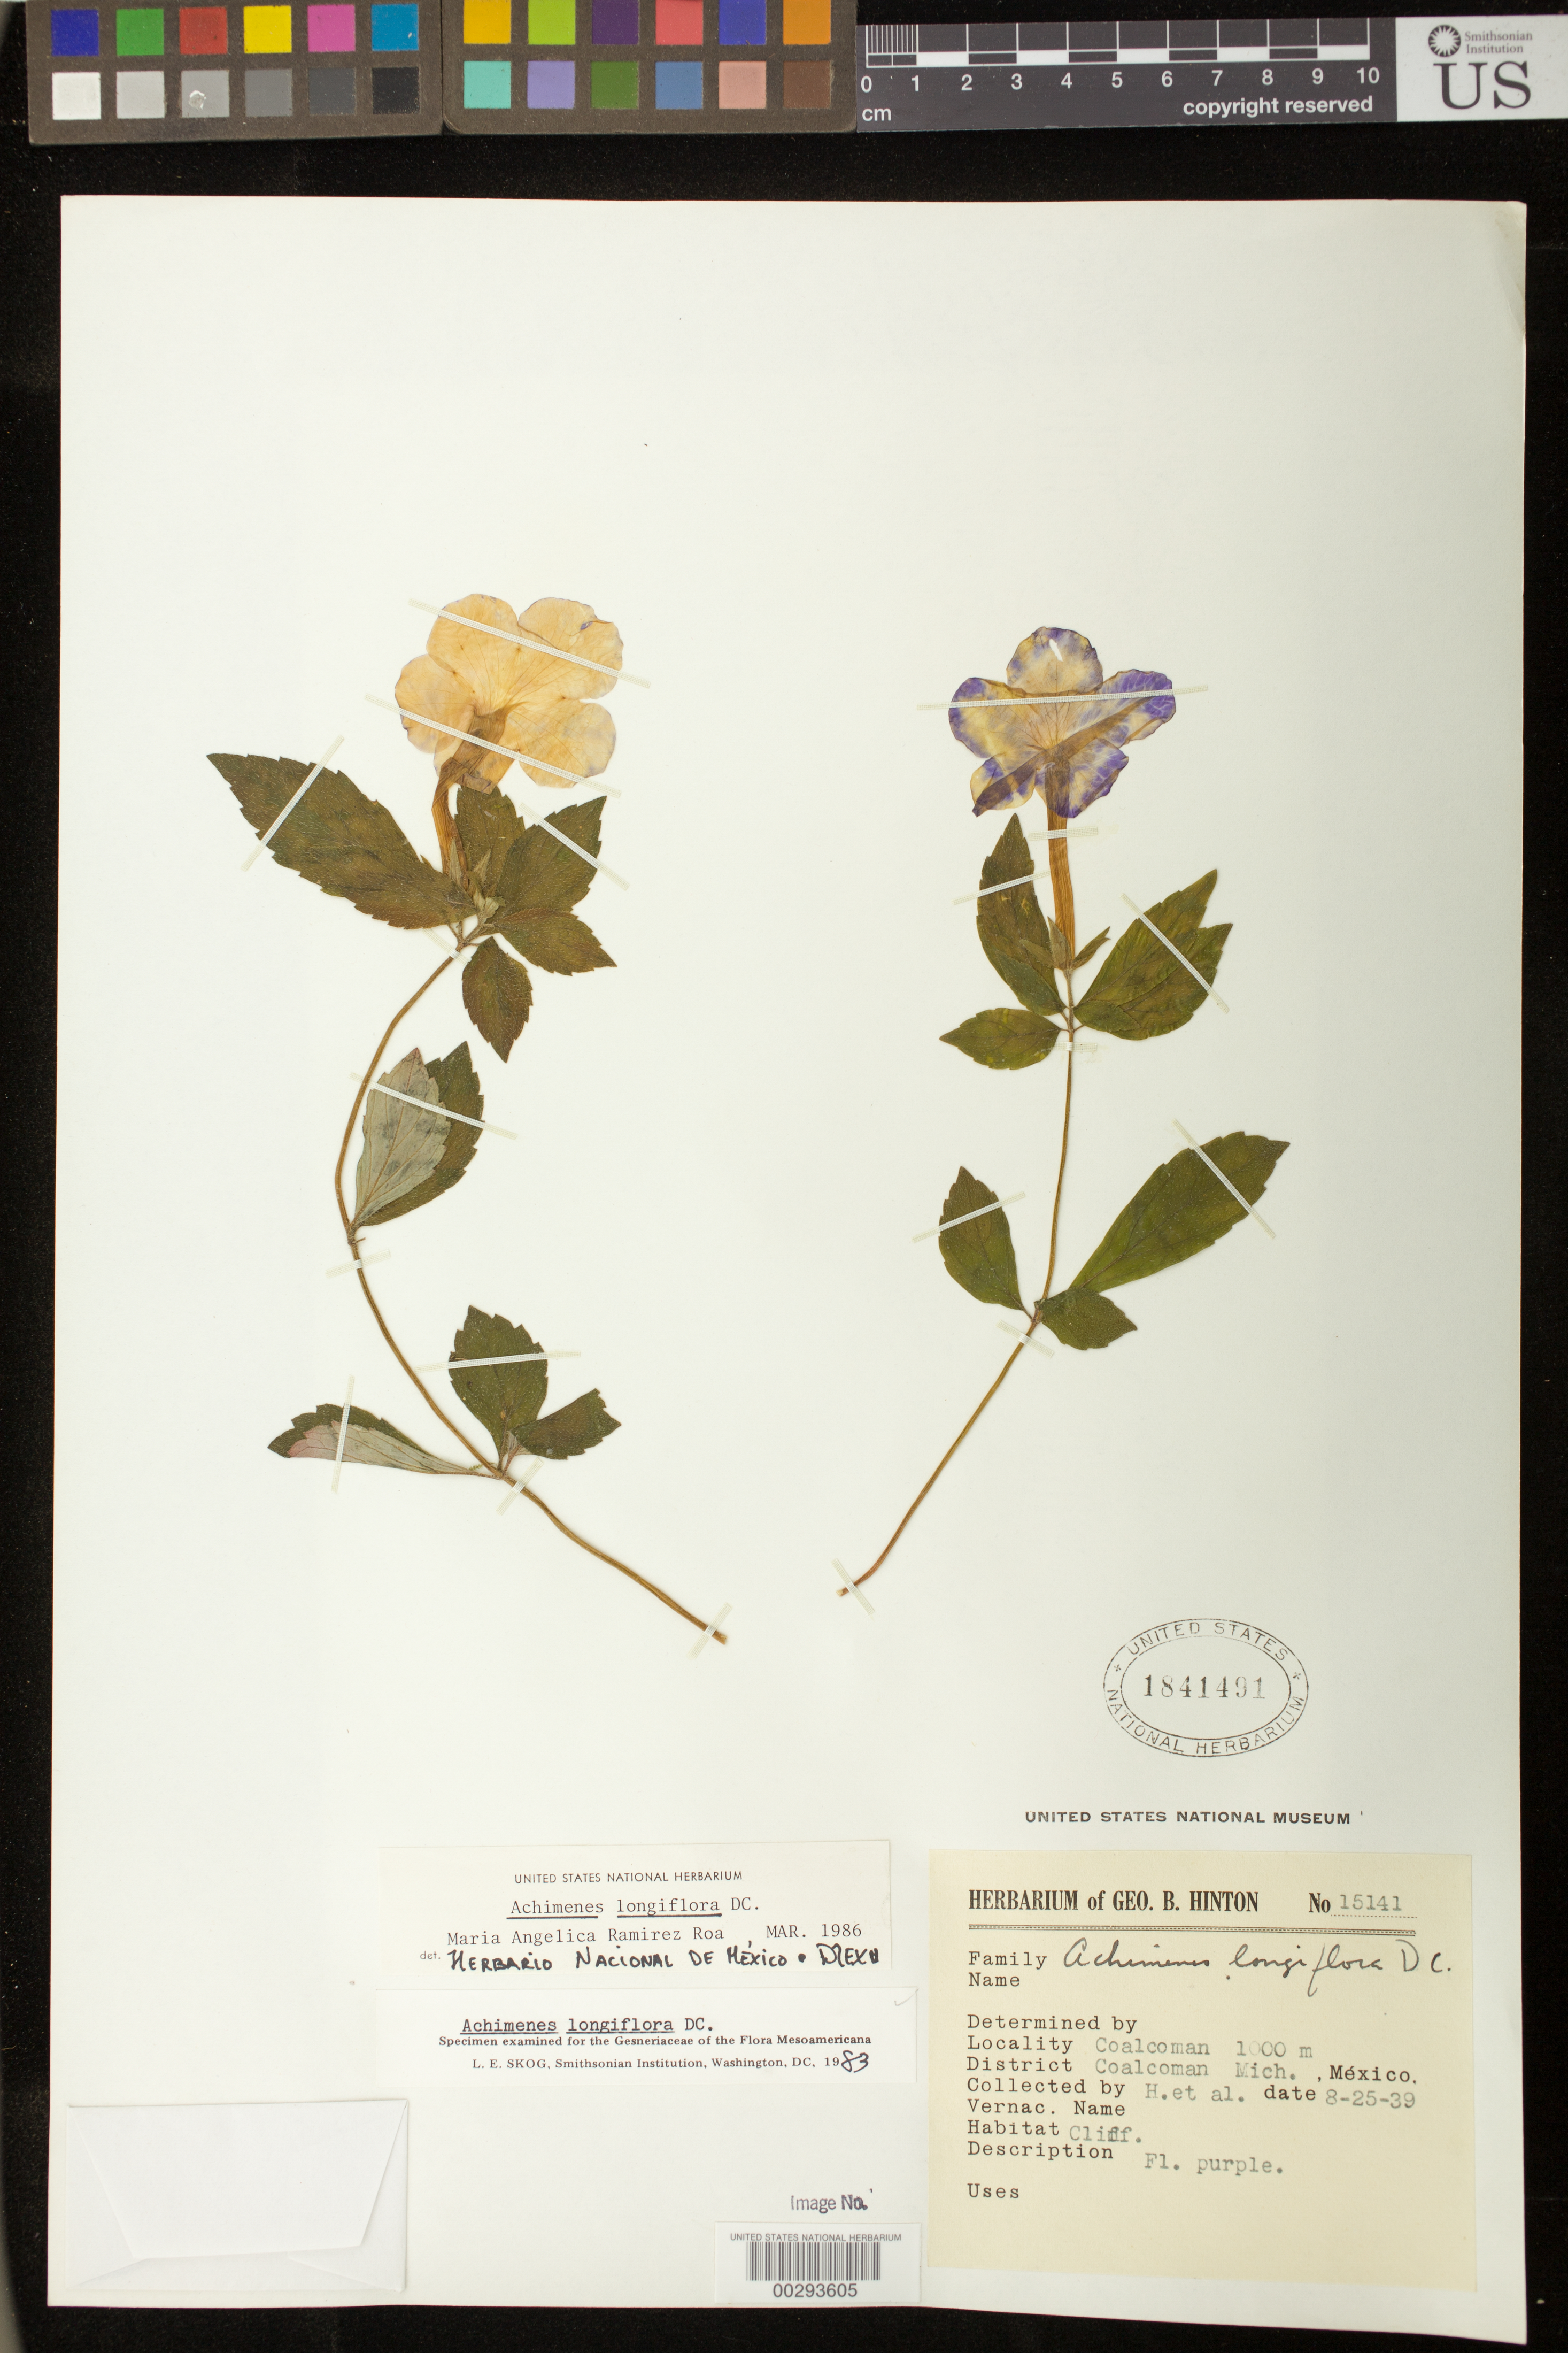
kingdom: Plantae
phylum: Tracheophyta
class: Magnoliopsida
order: Lamiales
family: Gesneriaceae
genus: Achimenes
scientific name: Achimenes longiflora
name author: DC.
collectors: G. B. Hinton & et al.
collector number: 15141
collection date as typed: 25 Aug 1939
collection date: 1939-08-25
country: Mexico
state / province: Michoacan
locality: Coalcoman Dist. Coalcoman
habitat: Cliff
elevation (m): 1000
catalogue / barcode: US 1841491